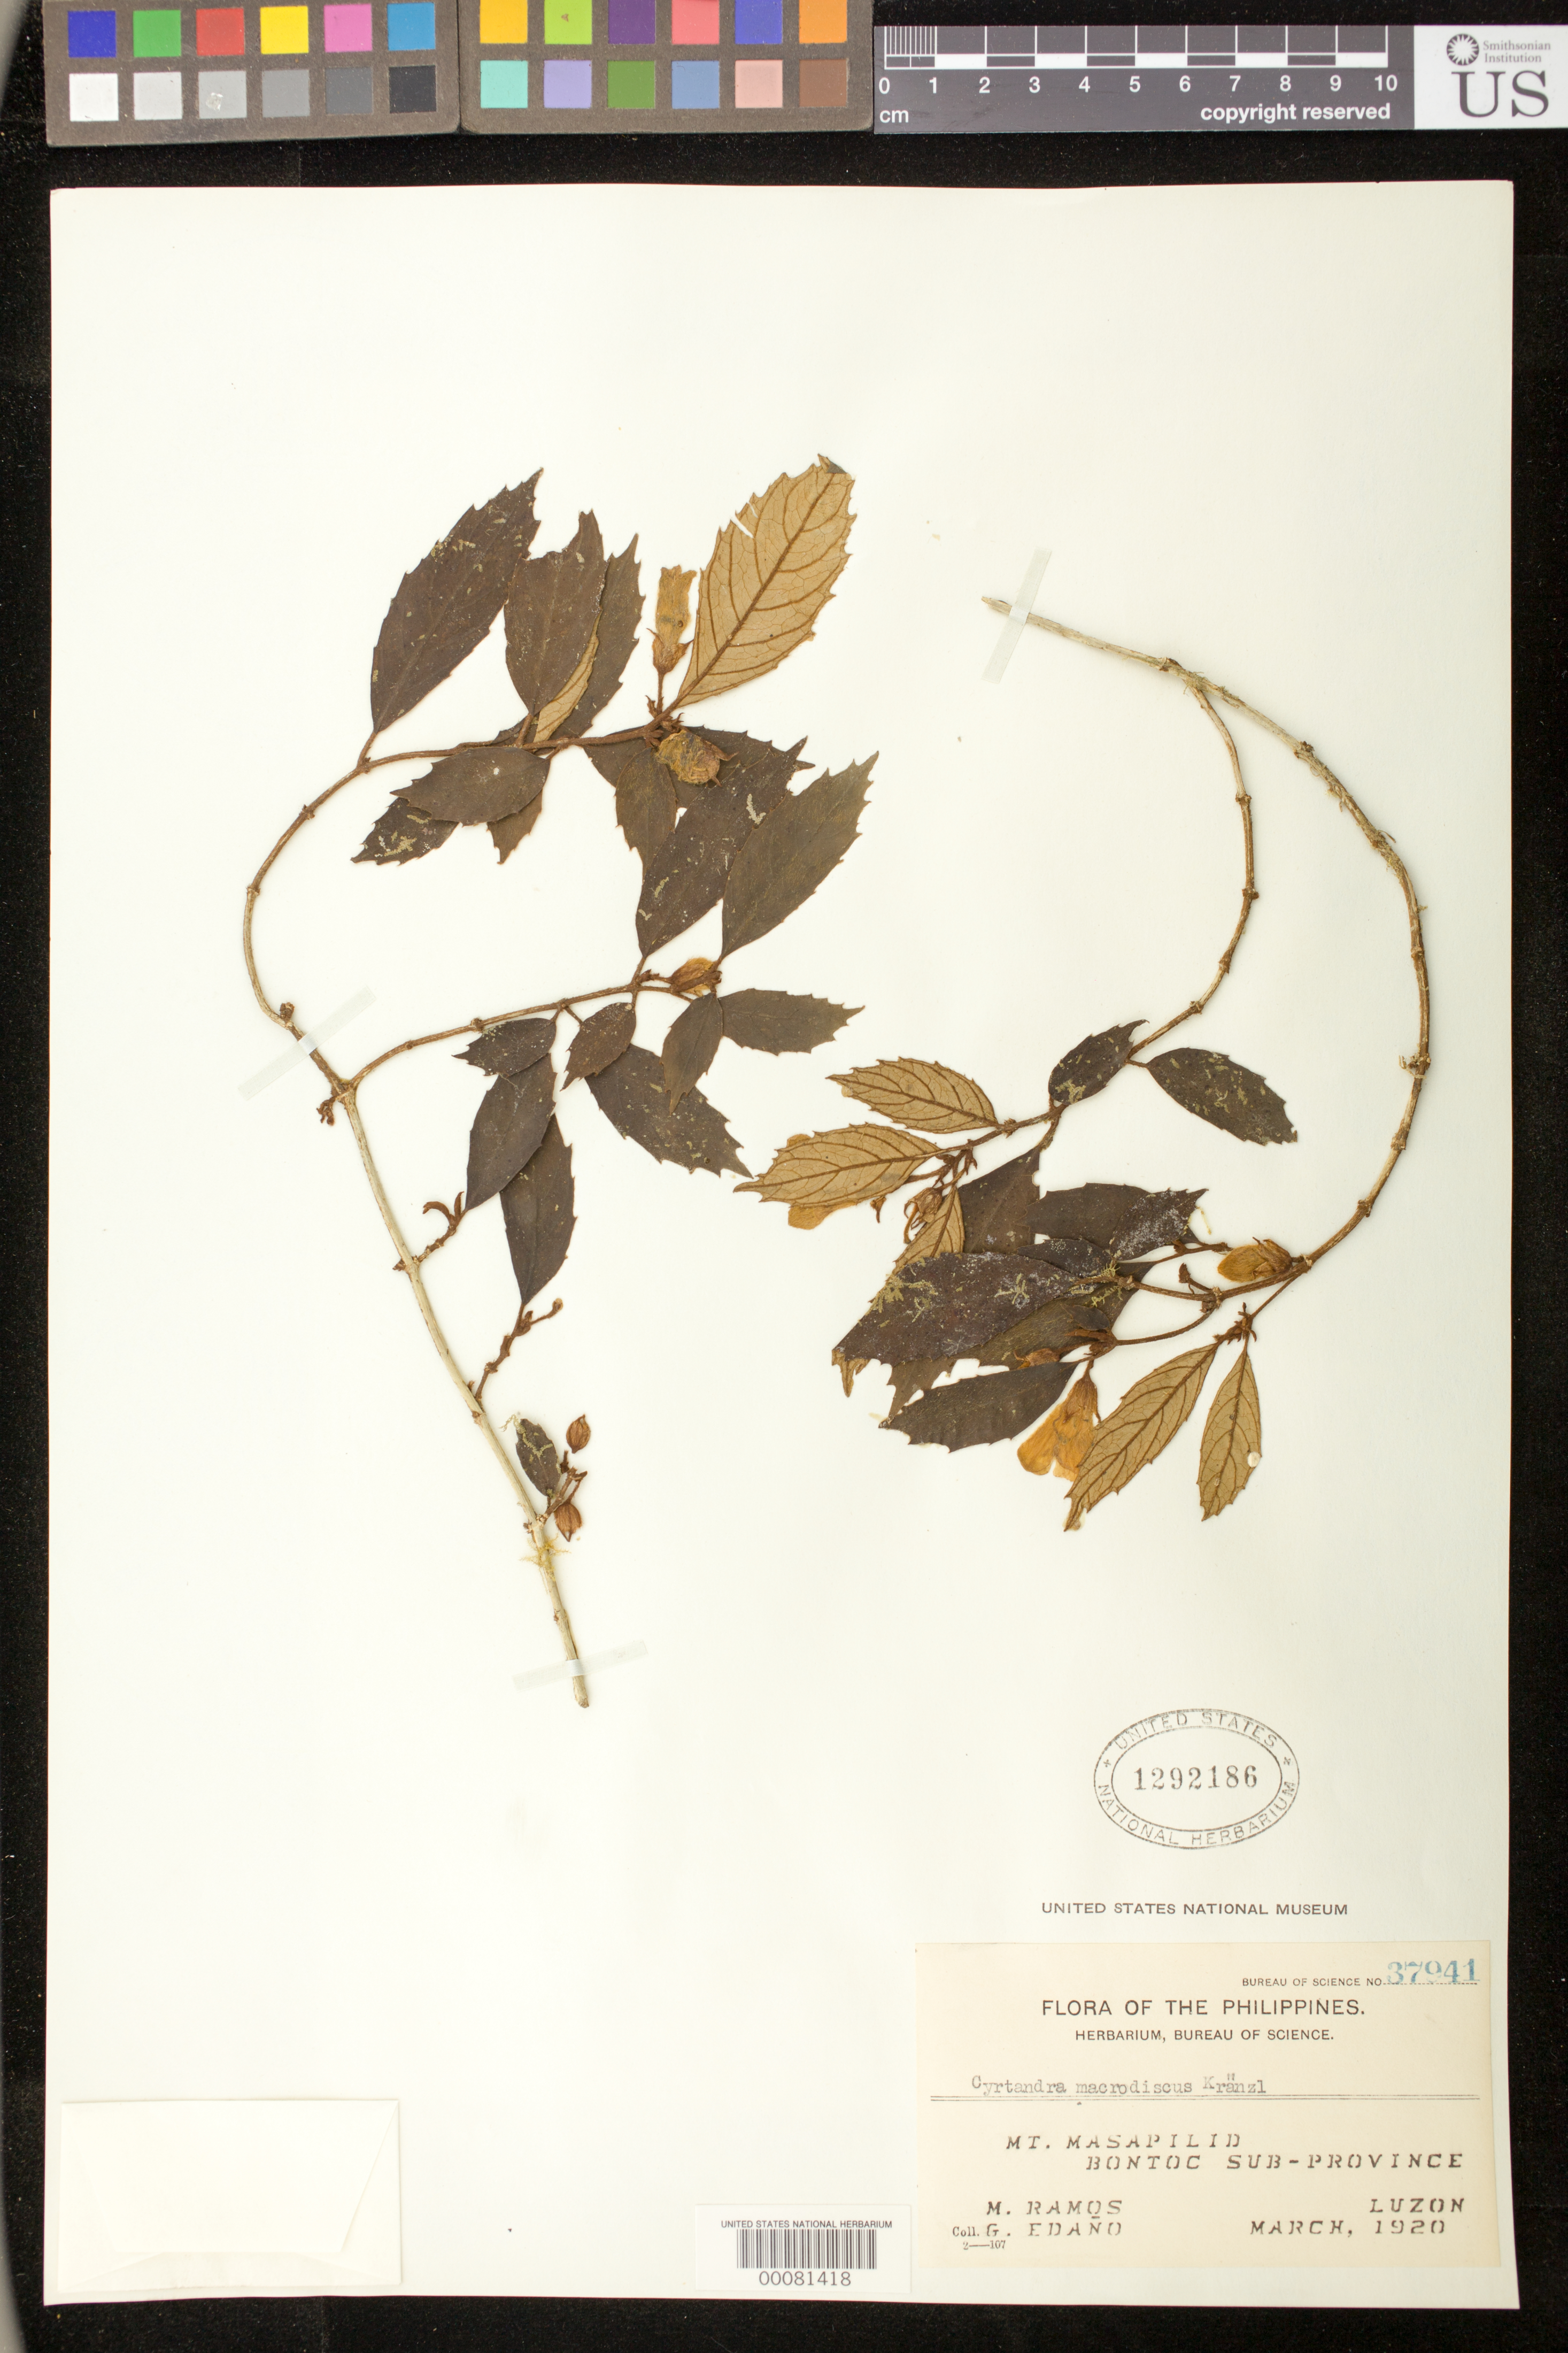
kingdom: Plantae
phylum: Tracheophyta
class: Magnoliopsida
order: Lamiales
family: Gesneriaceae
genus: Cyrtandra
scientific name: Cyrtandra macrodiscus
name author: Kraenzl.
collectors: M. Ramos & G. Edaño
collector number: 37941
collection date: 1920-03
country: Philippines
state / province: Caraga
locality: Mt. Masapilid, Bontoc Sub-province, Luzon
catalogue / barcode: US 1292186